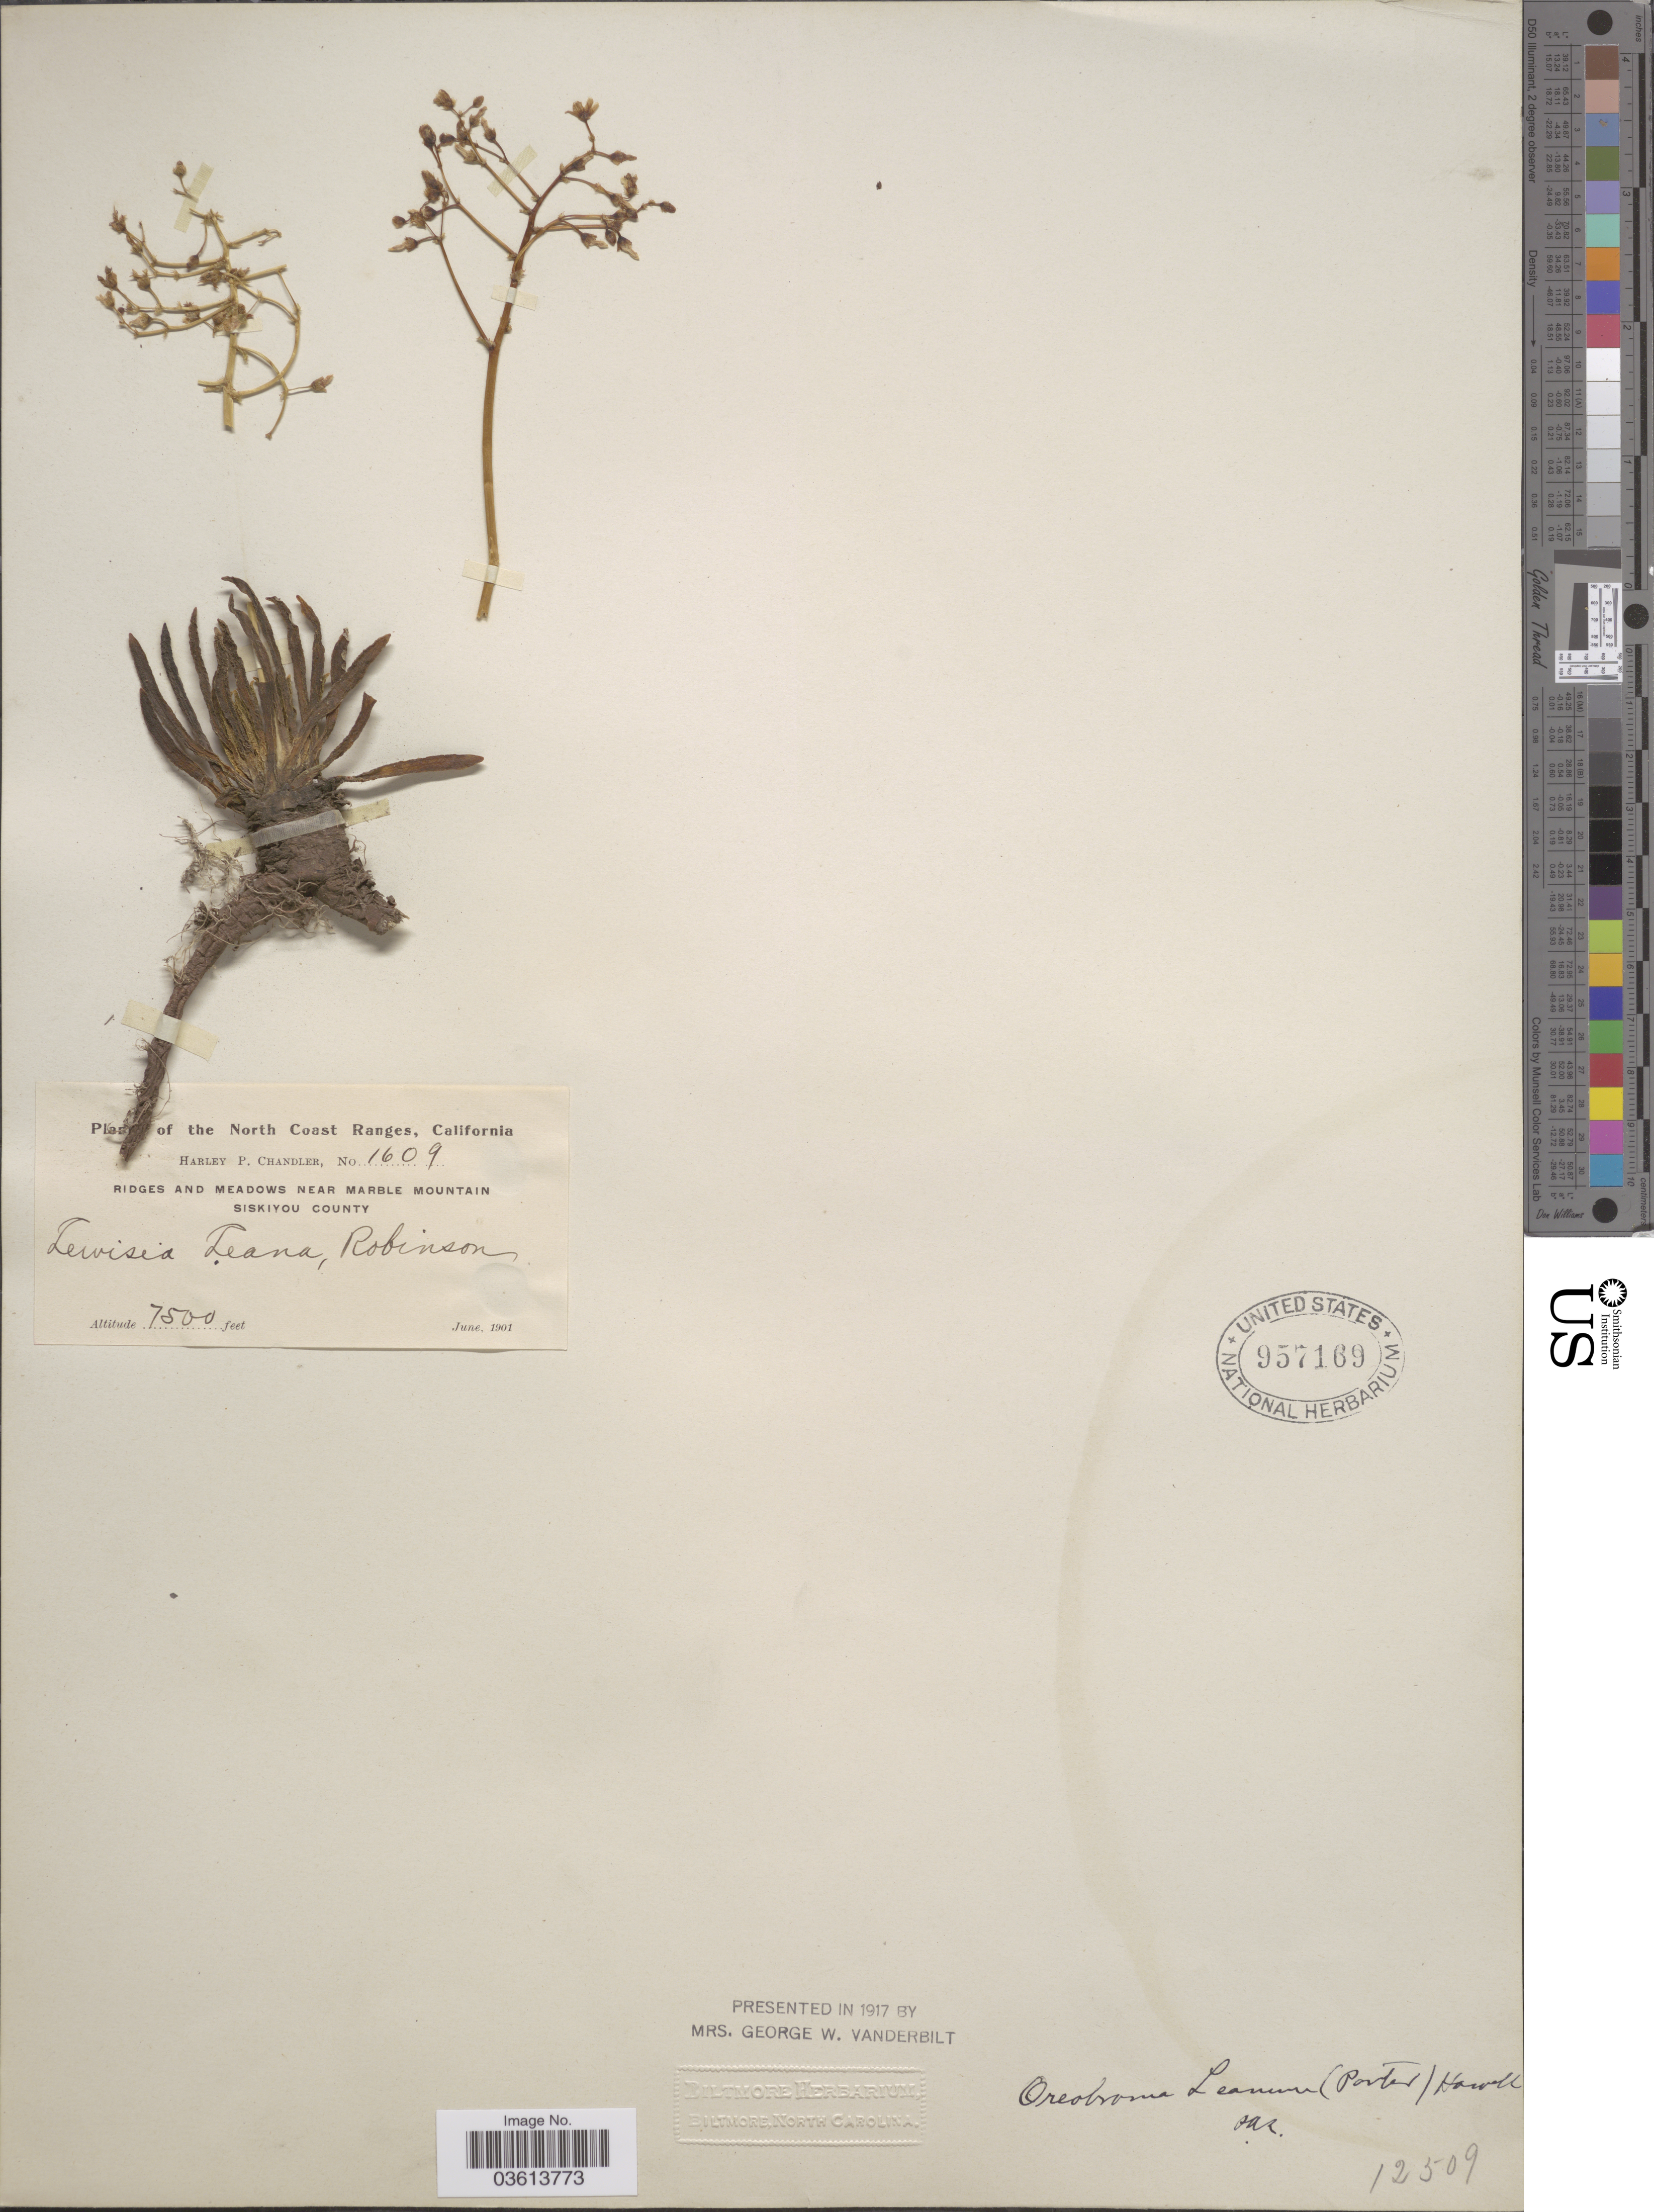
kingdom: Plantae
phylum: Tracheophyta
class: Magnoliopsida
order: Caryophyllales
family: Montiaceae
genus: Lewisia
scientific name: Lewisia leeana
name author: (Porter) B.L. Rob.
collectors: H. Chandler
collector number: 1609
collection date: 1901-06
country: United States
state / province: California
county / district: Siskiyou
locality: North Coast Ranges. Ridges and meadows near Marble Mountain Siskiyou County.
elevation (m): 2286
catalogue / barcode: US 957169